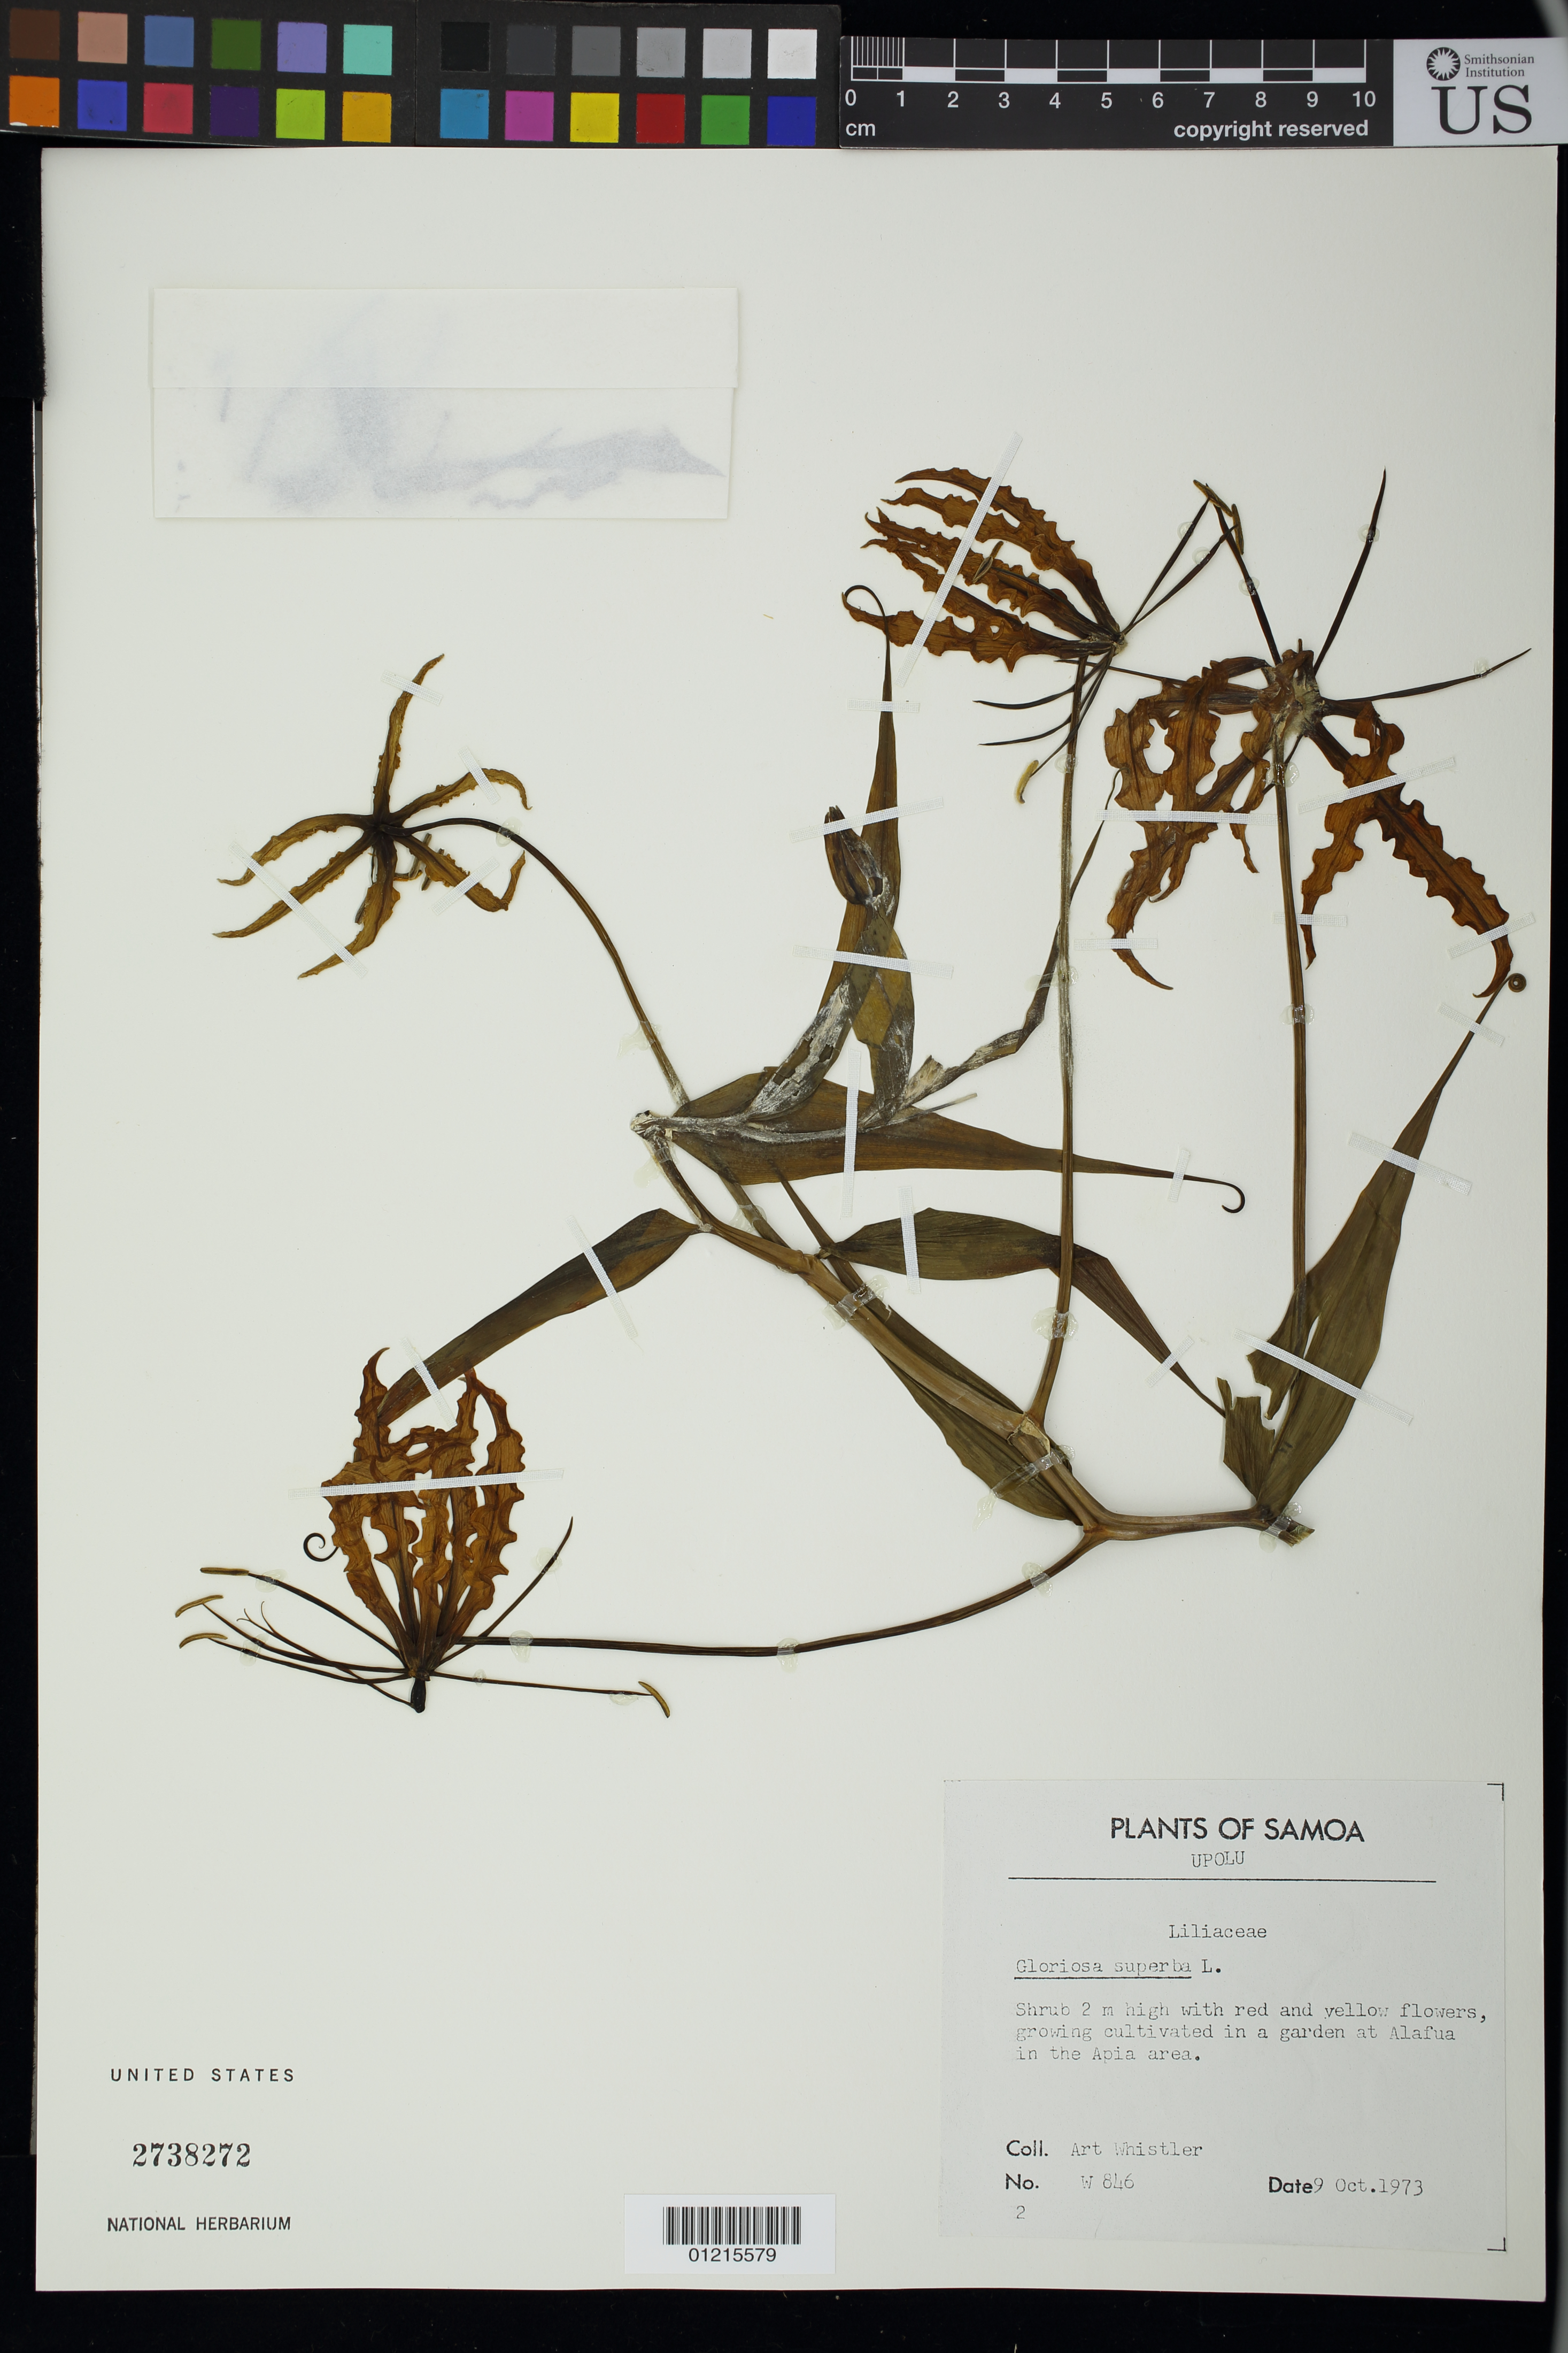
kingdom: Plantae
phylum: Tracheophyta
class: Liliopsida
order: Liliales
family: Colchicaceae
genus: Gloriosa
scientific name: Gloriosa superba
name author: L.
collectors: A. Whistler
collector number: W 846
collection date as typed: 09 Oct 1973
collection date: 1973-10-09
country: Samoa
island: Upolu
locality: Alafua in the Apia area.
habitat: Garden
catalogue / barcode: US 2738272